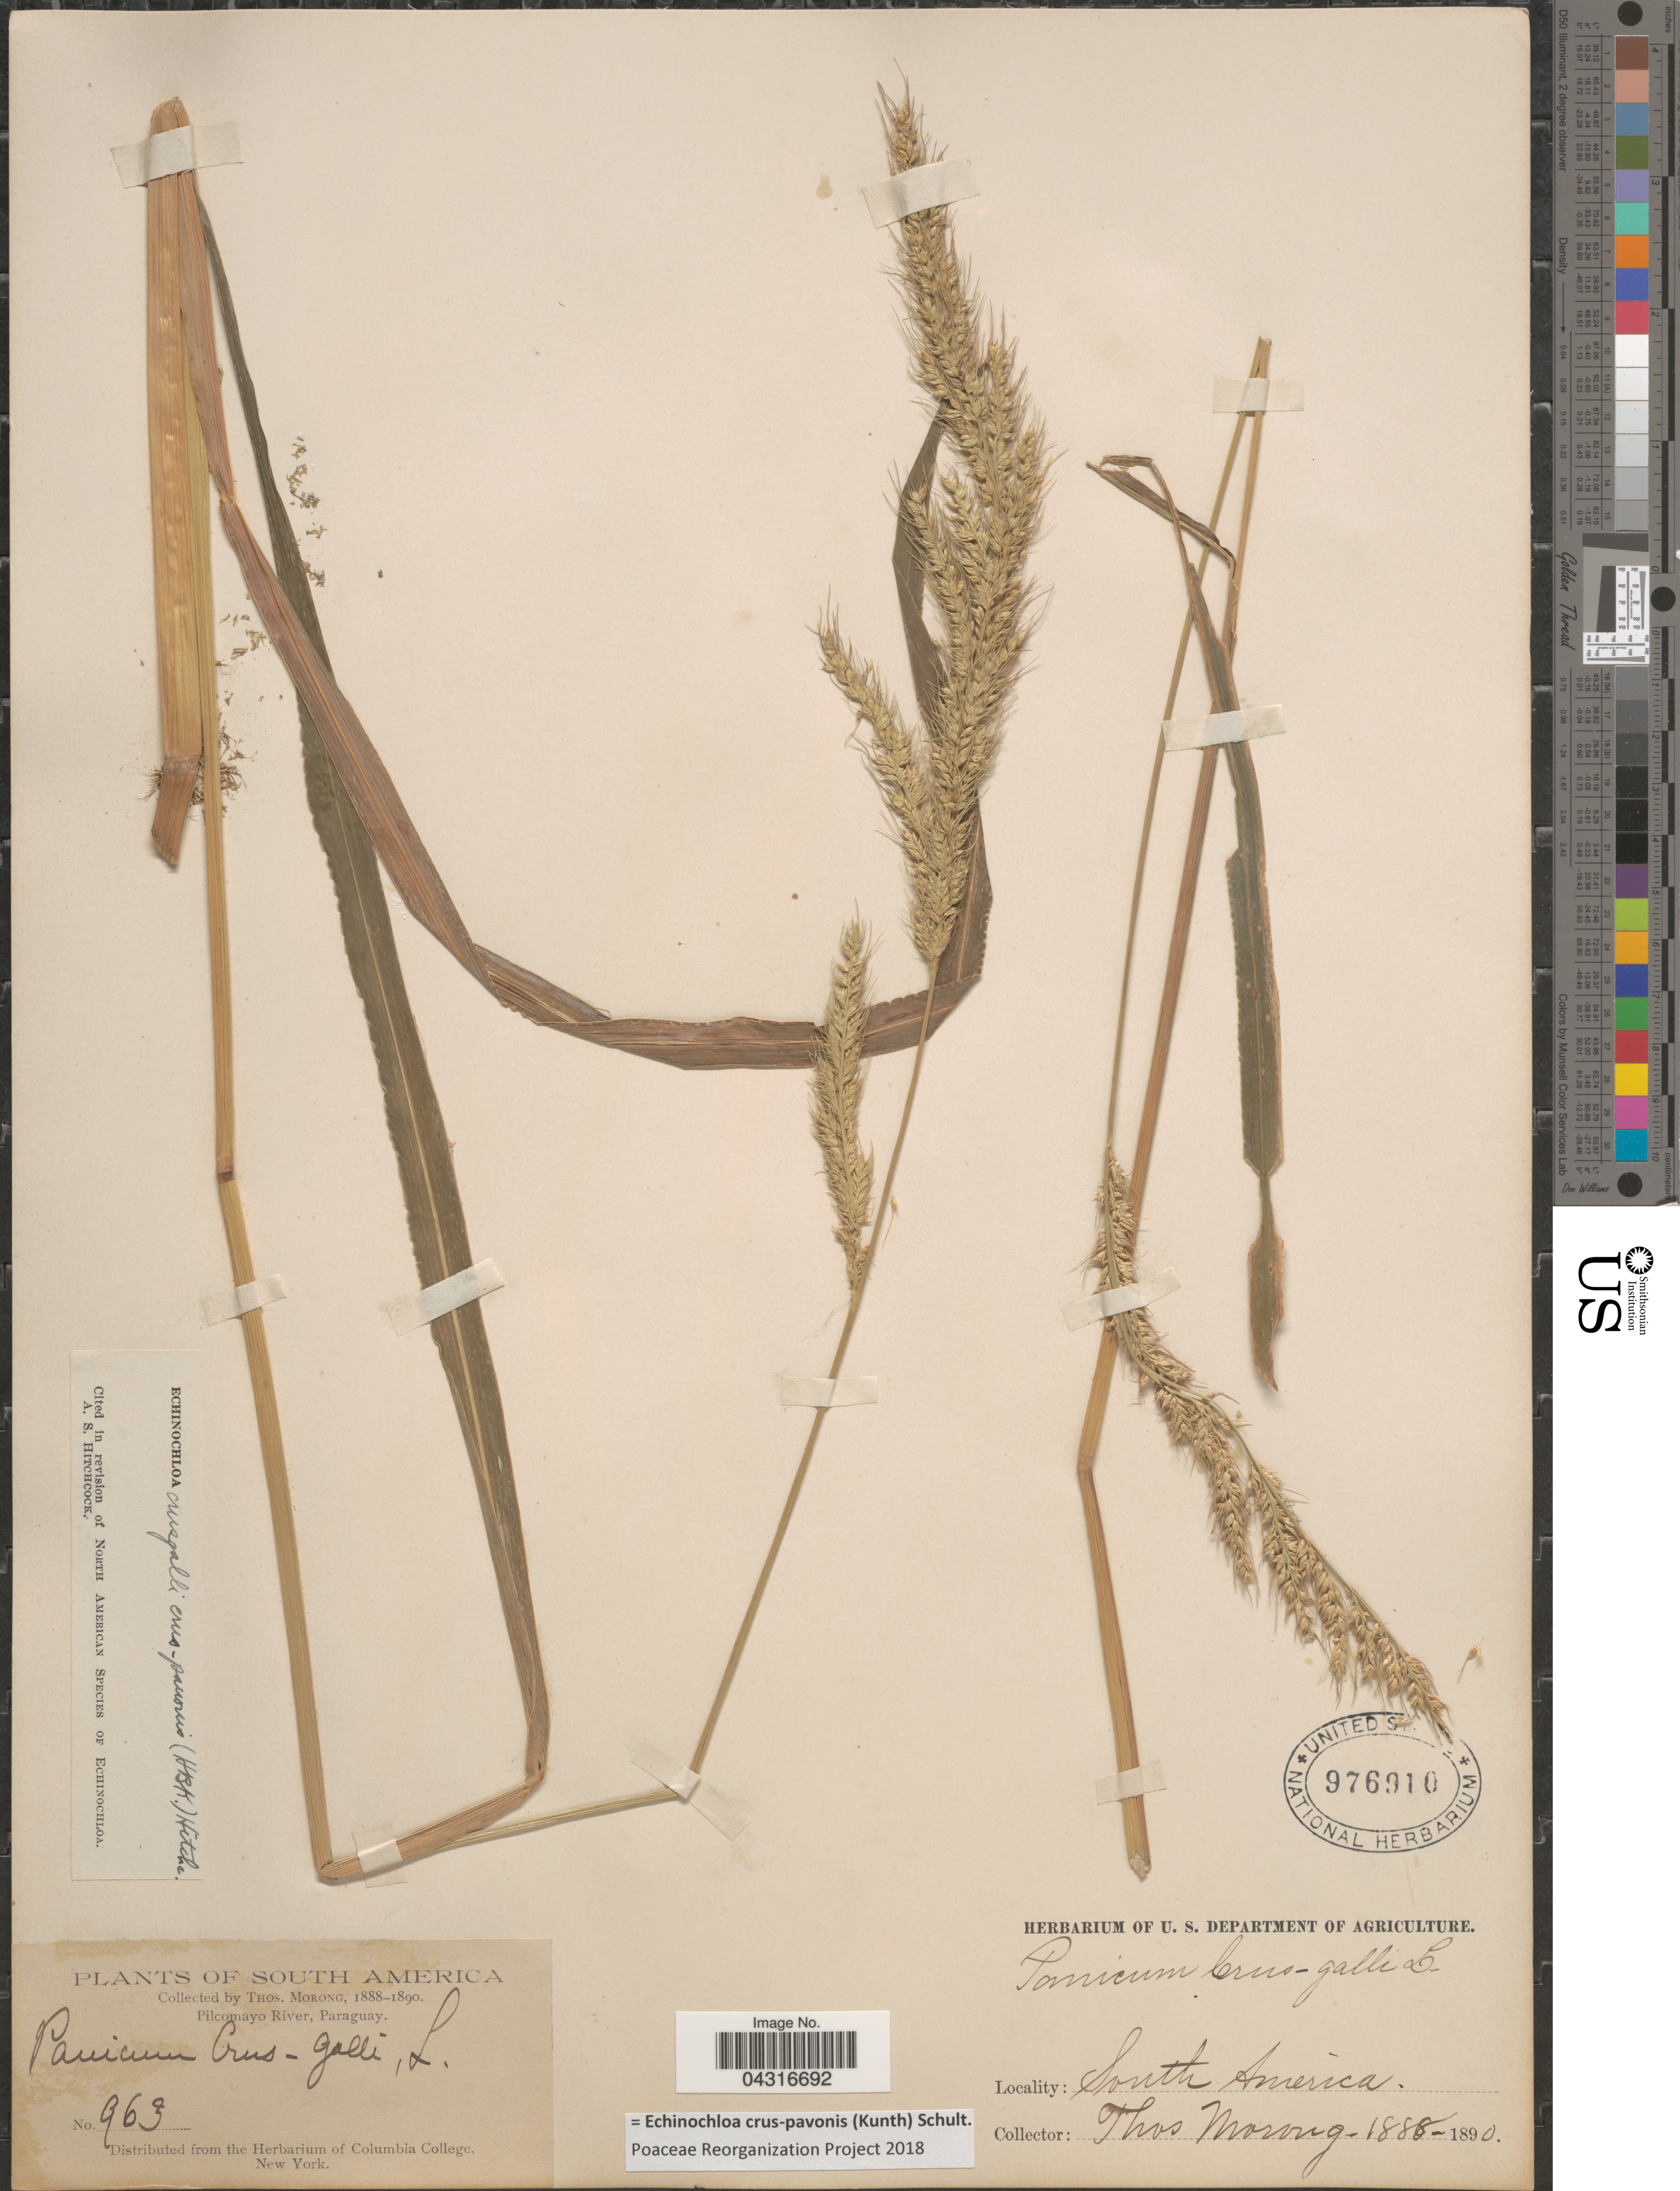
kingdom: Plantae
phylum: Tracheophyta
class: Liliopsida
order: Poales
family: Poaceae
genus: Echinochloa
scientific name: Echinochloa crus-pavonis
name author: (Kunth) Schult.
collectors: ex herb. T. Morong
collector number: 963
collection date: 1888/1890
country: Paraguay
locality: Pilcomayo River.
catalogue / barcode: US 976910